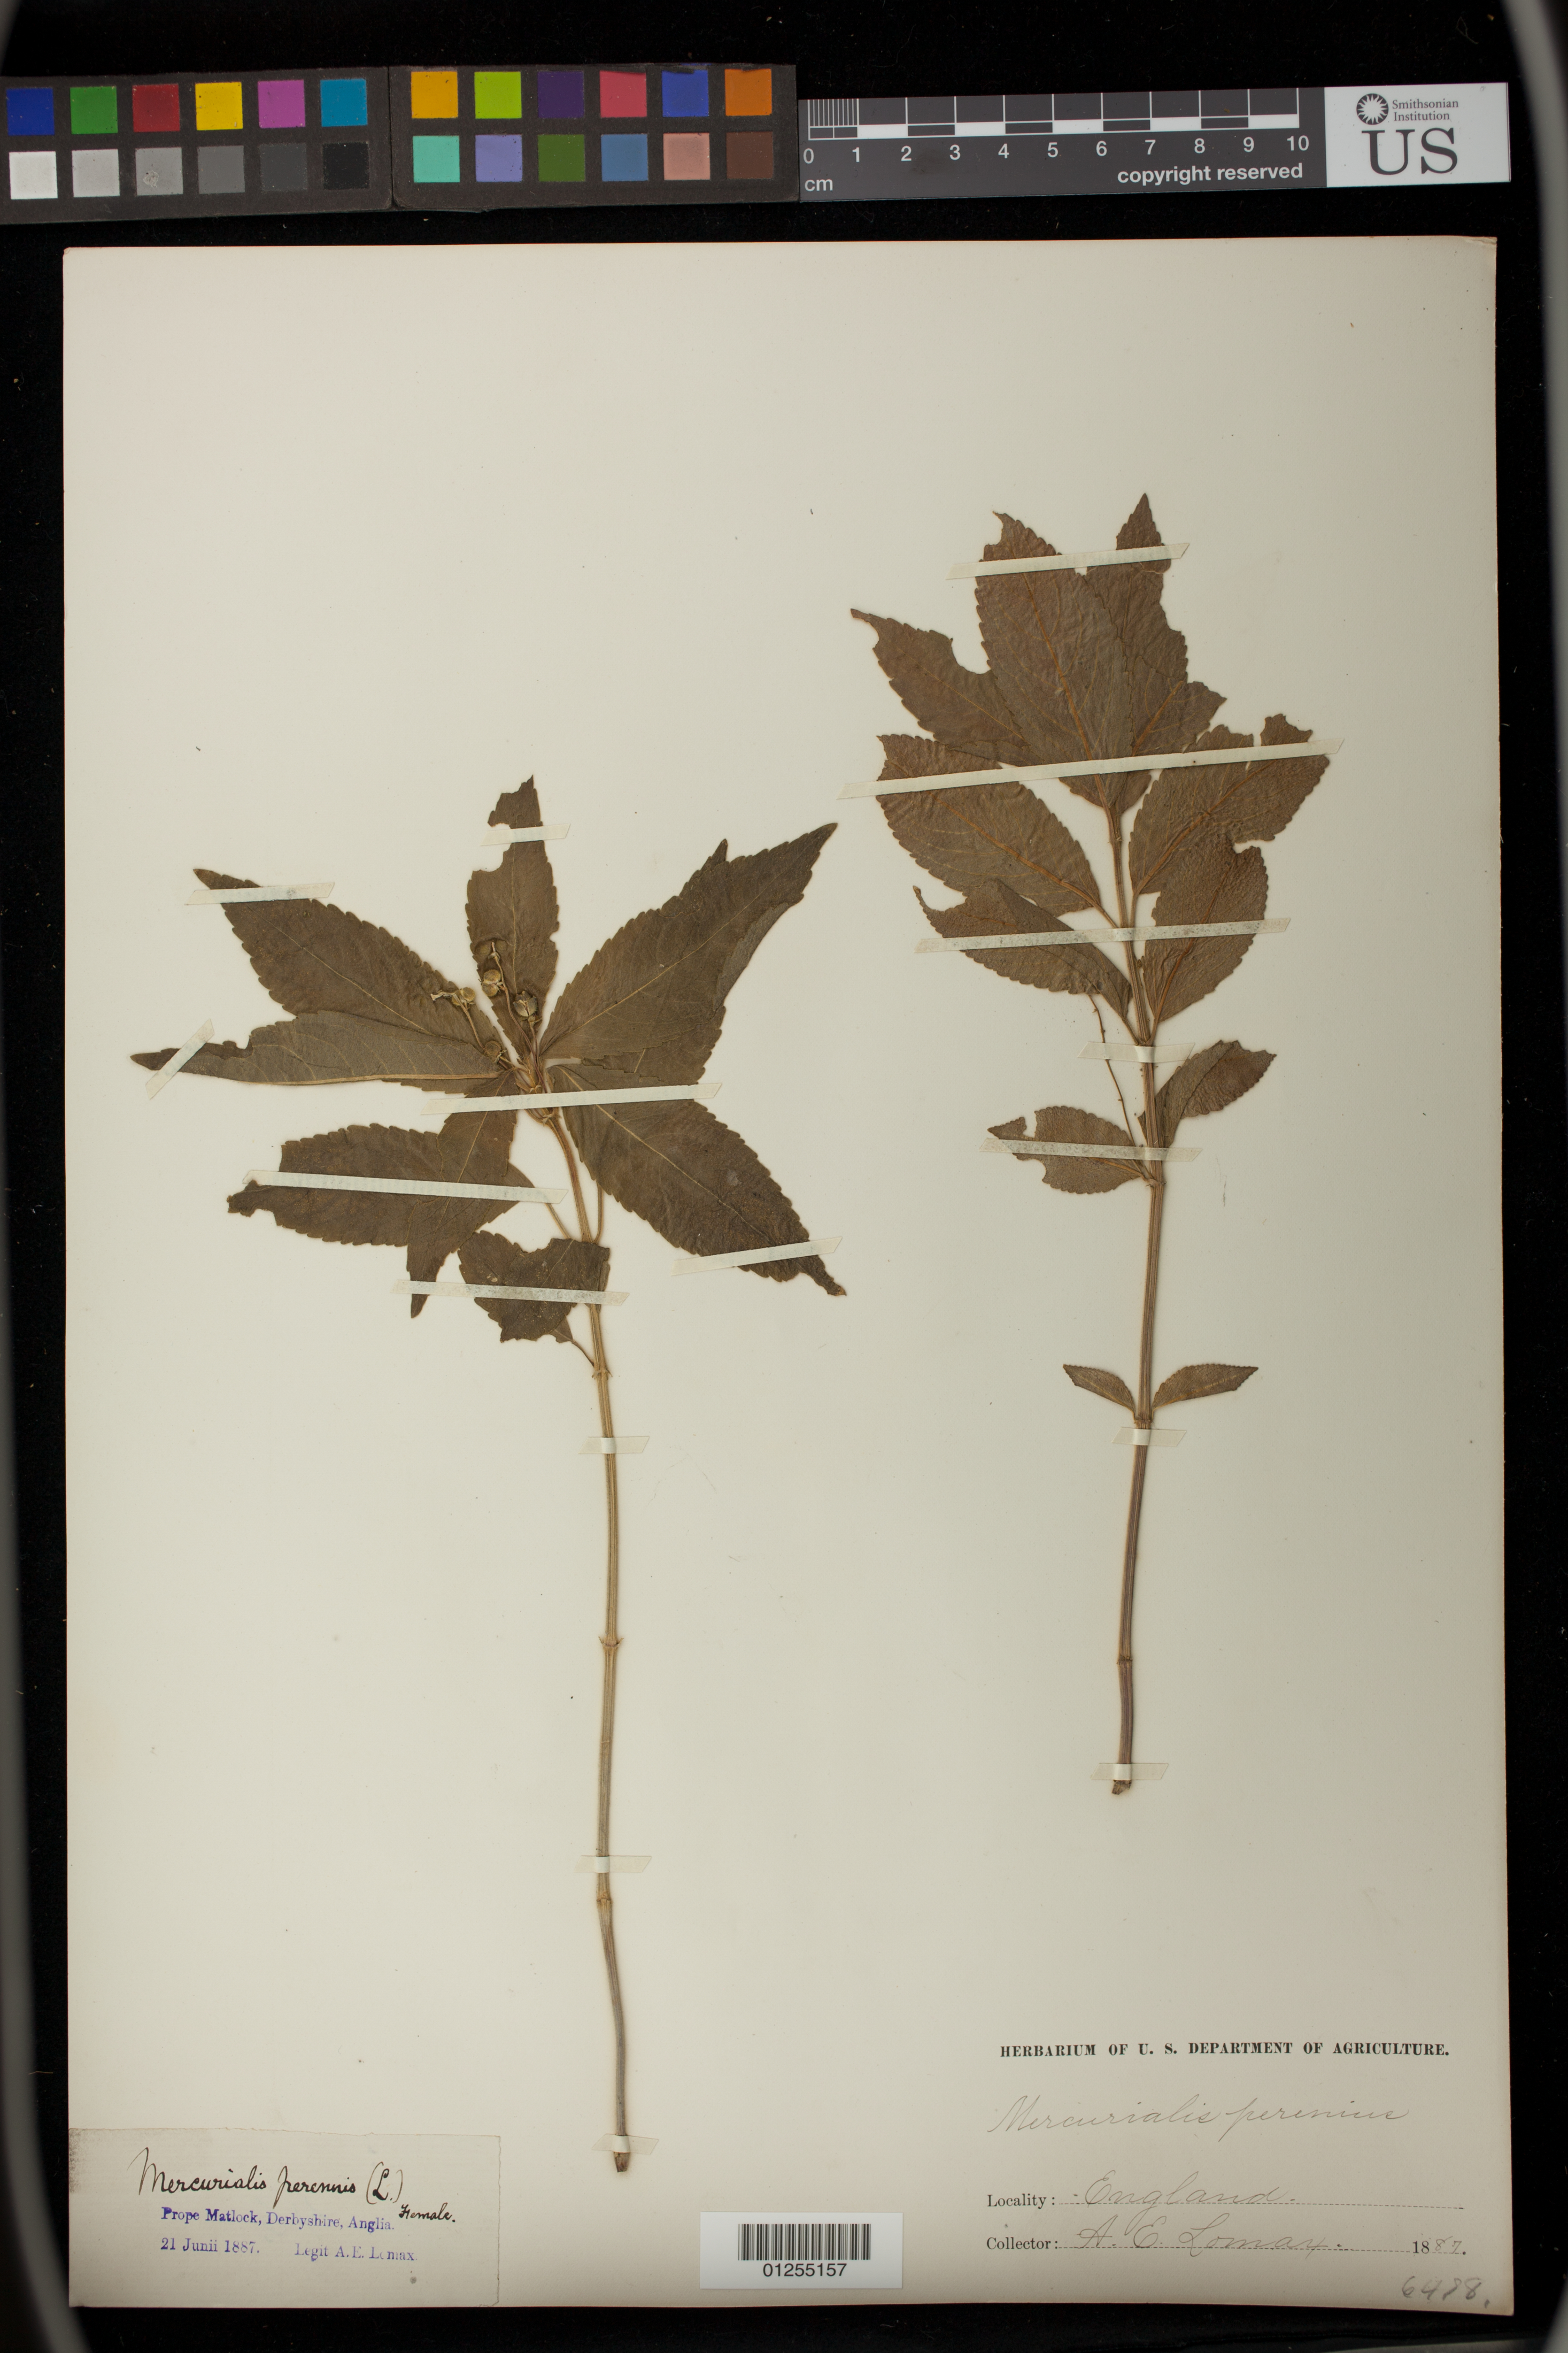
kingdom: Plantae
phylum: Tracheophyta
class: Magnoliopsida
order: Malpighiales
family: Euphorbiaceae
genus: Mercurialis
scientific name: Mercurialis perennis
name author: L.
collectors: A. Lomax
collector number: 6498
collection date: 1887-06-21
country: United Kingdom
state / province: England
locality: Prope Matlock, Derbyshire